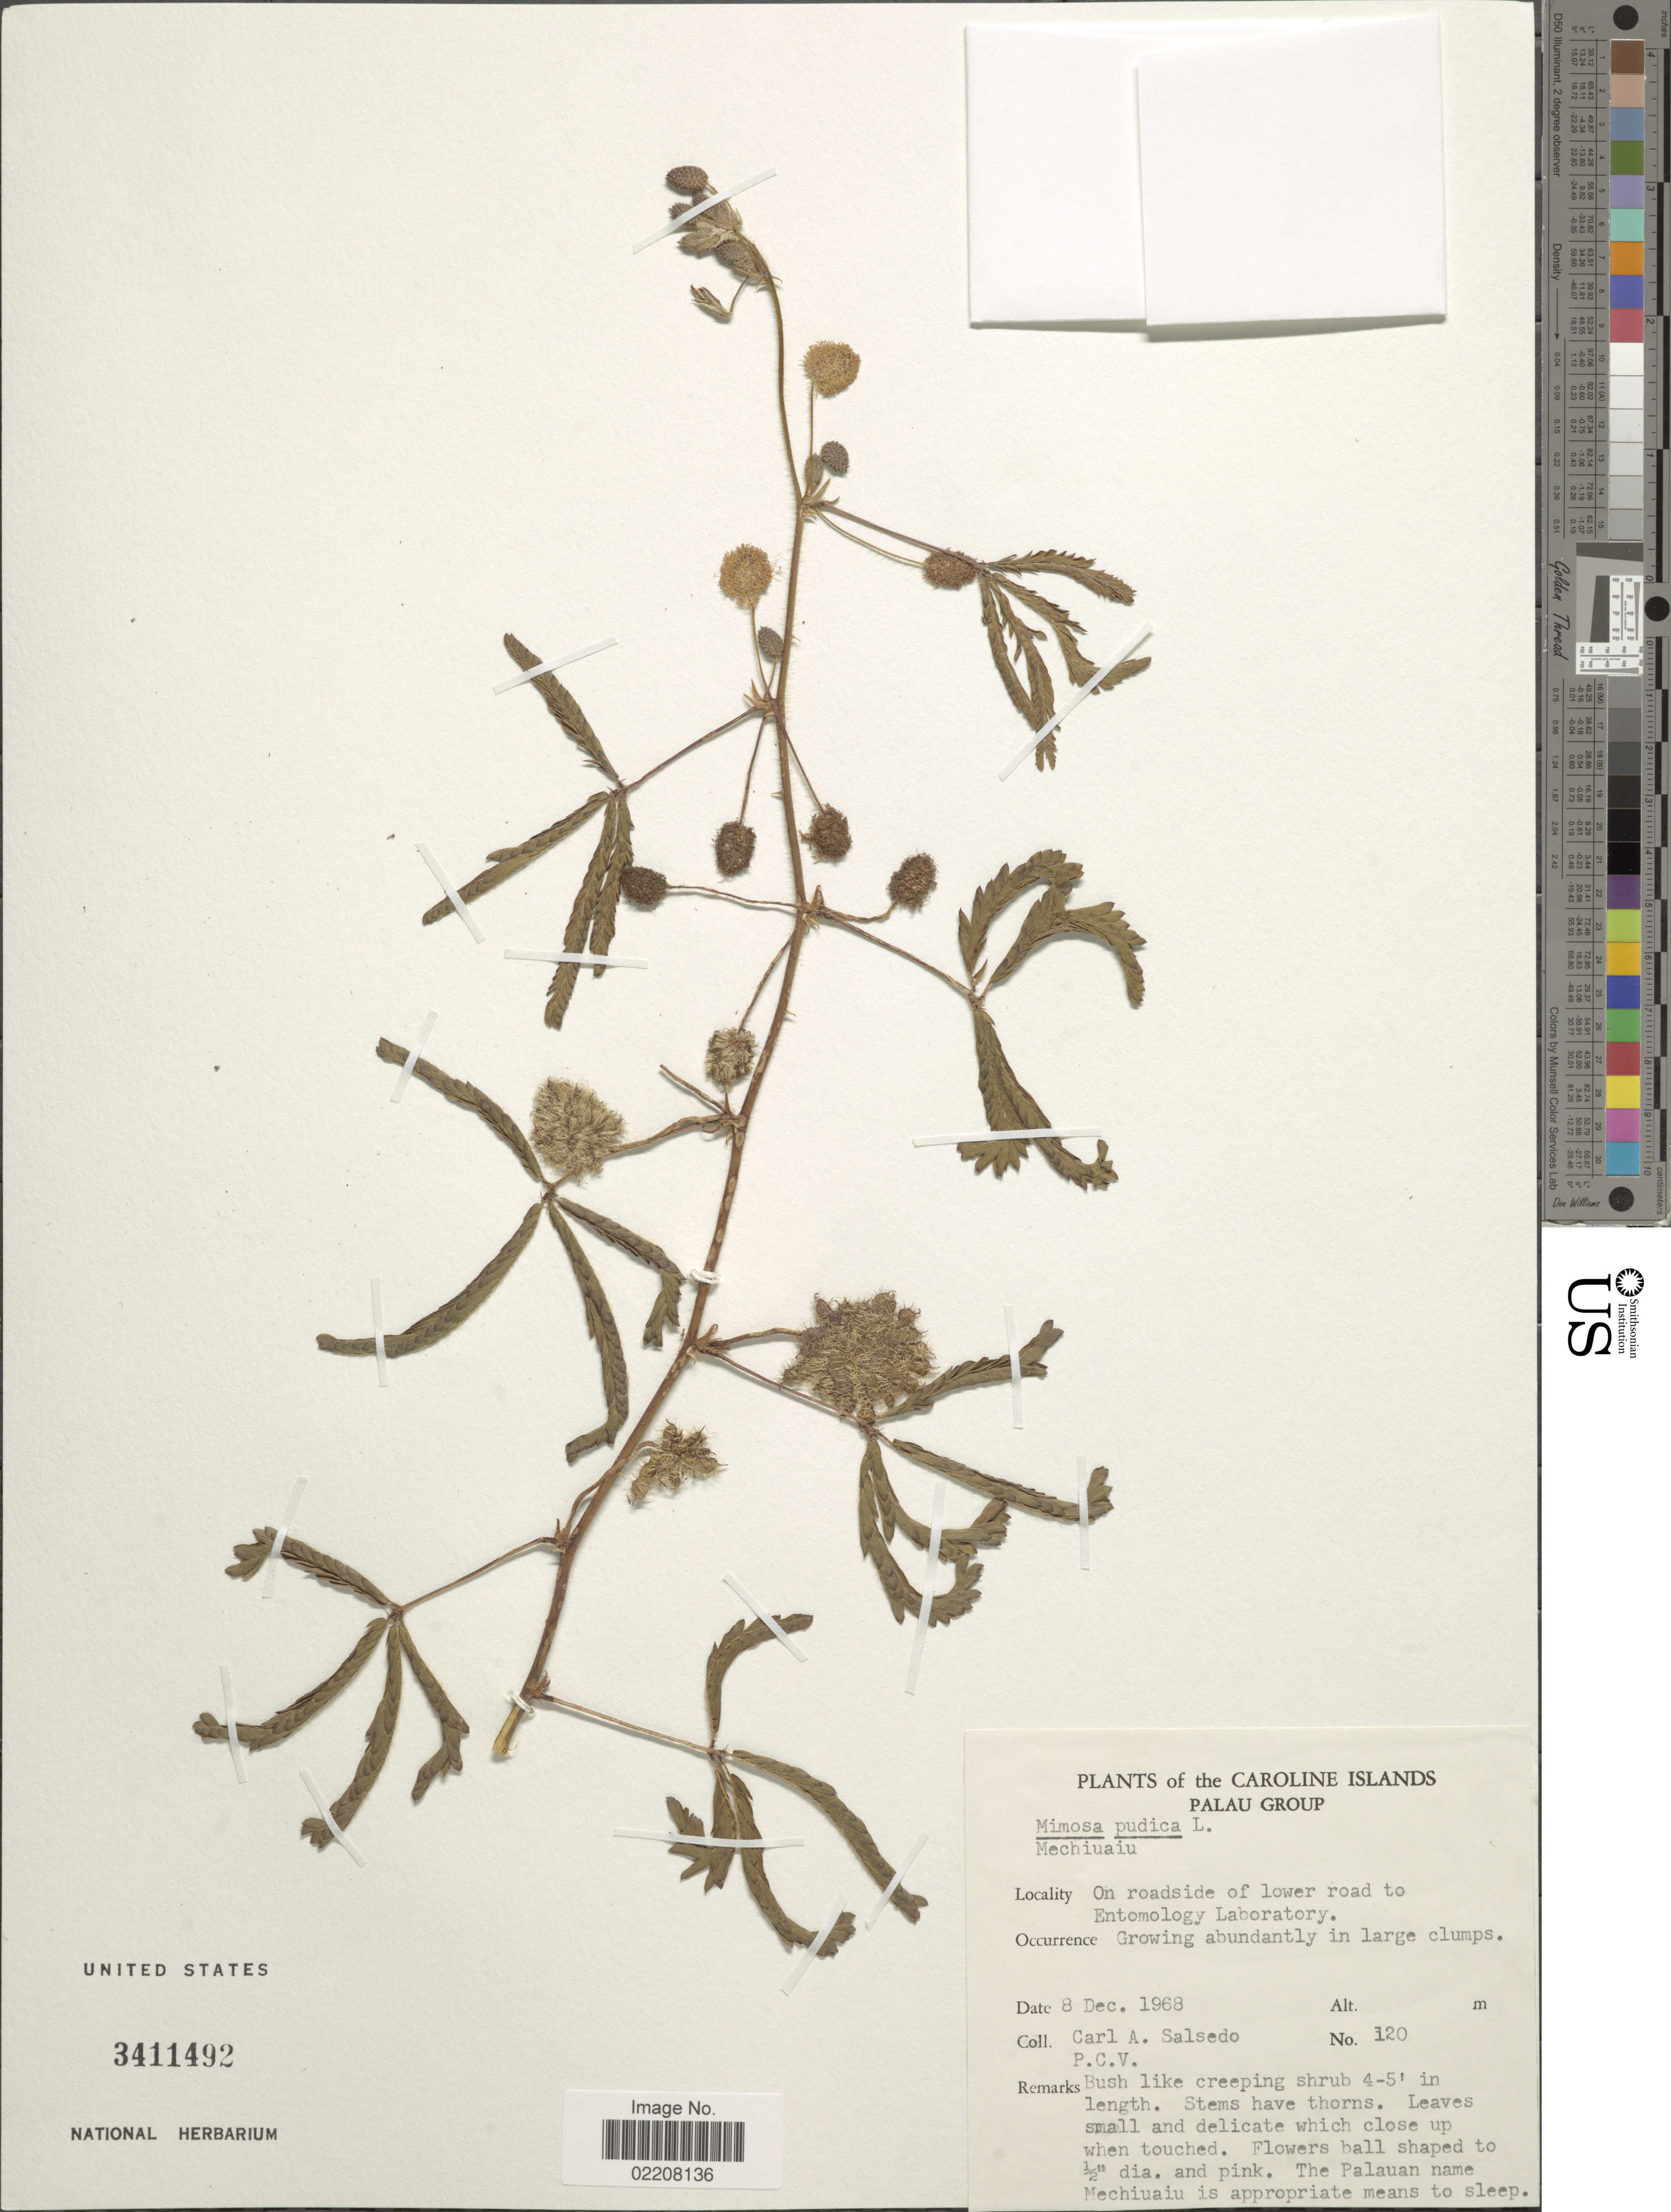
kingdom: Plantae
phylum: Tracheophyta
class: Magnoliopsida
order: Fabales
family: Fabaceae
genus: Mimosa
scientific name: Mimosa pudica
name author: L.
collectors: C.A. Salsedo & P.C.V.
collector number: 120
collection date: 1968-12-08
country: Palau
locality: Caroline Islands. Palau Group. lower road to Entomology Laboratory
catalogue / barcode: US 3411492